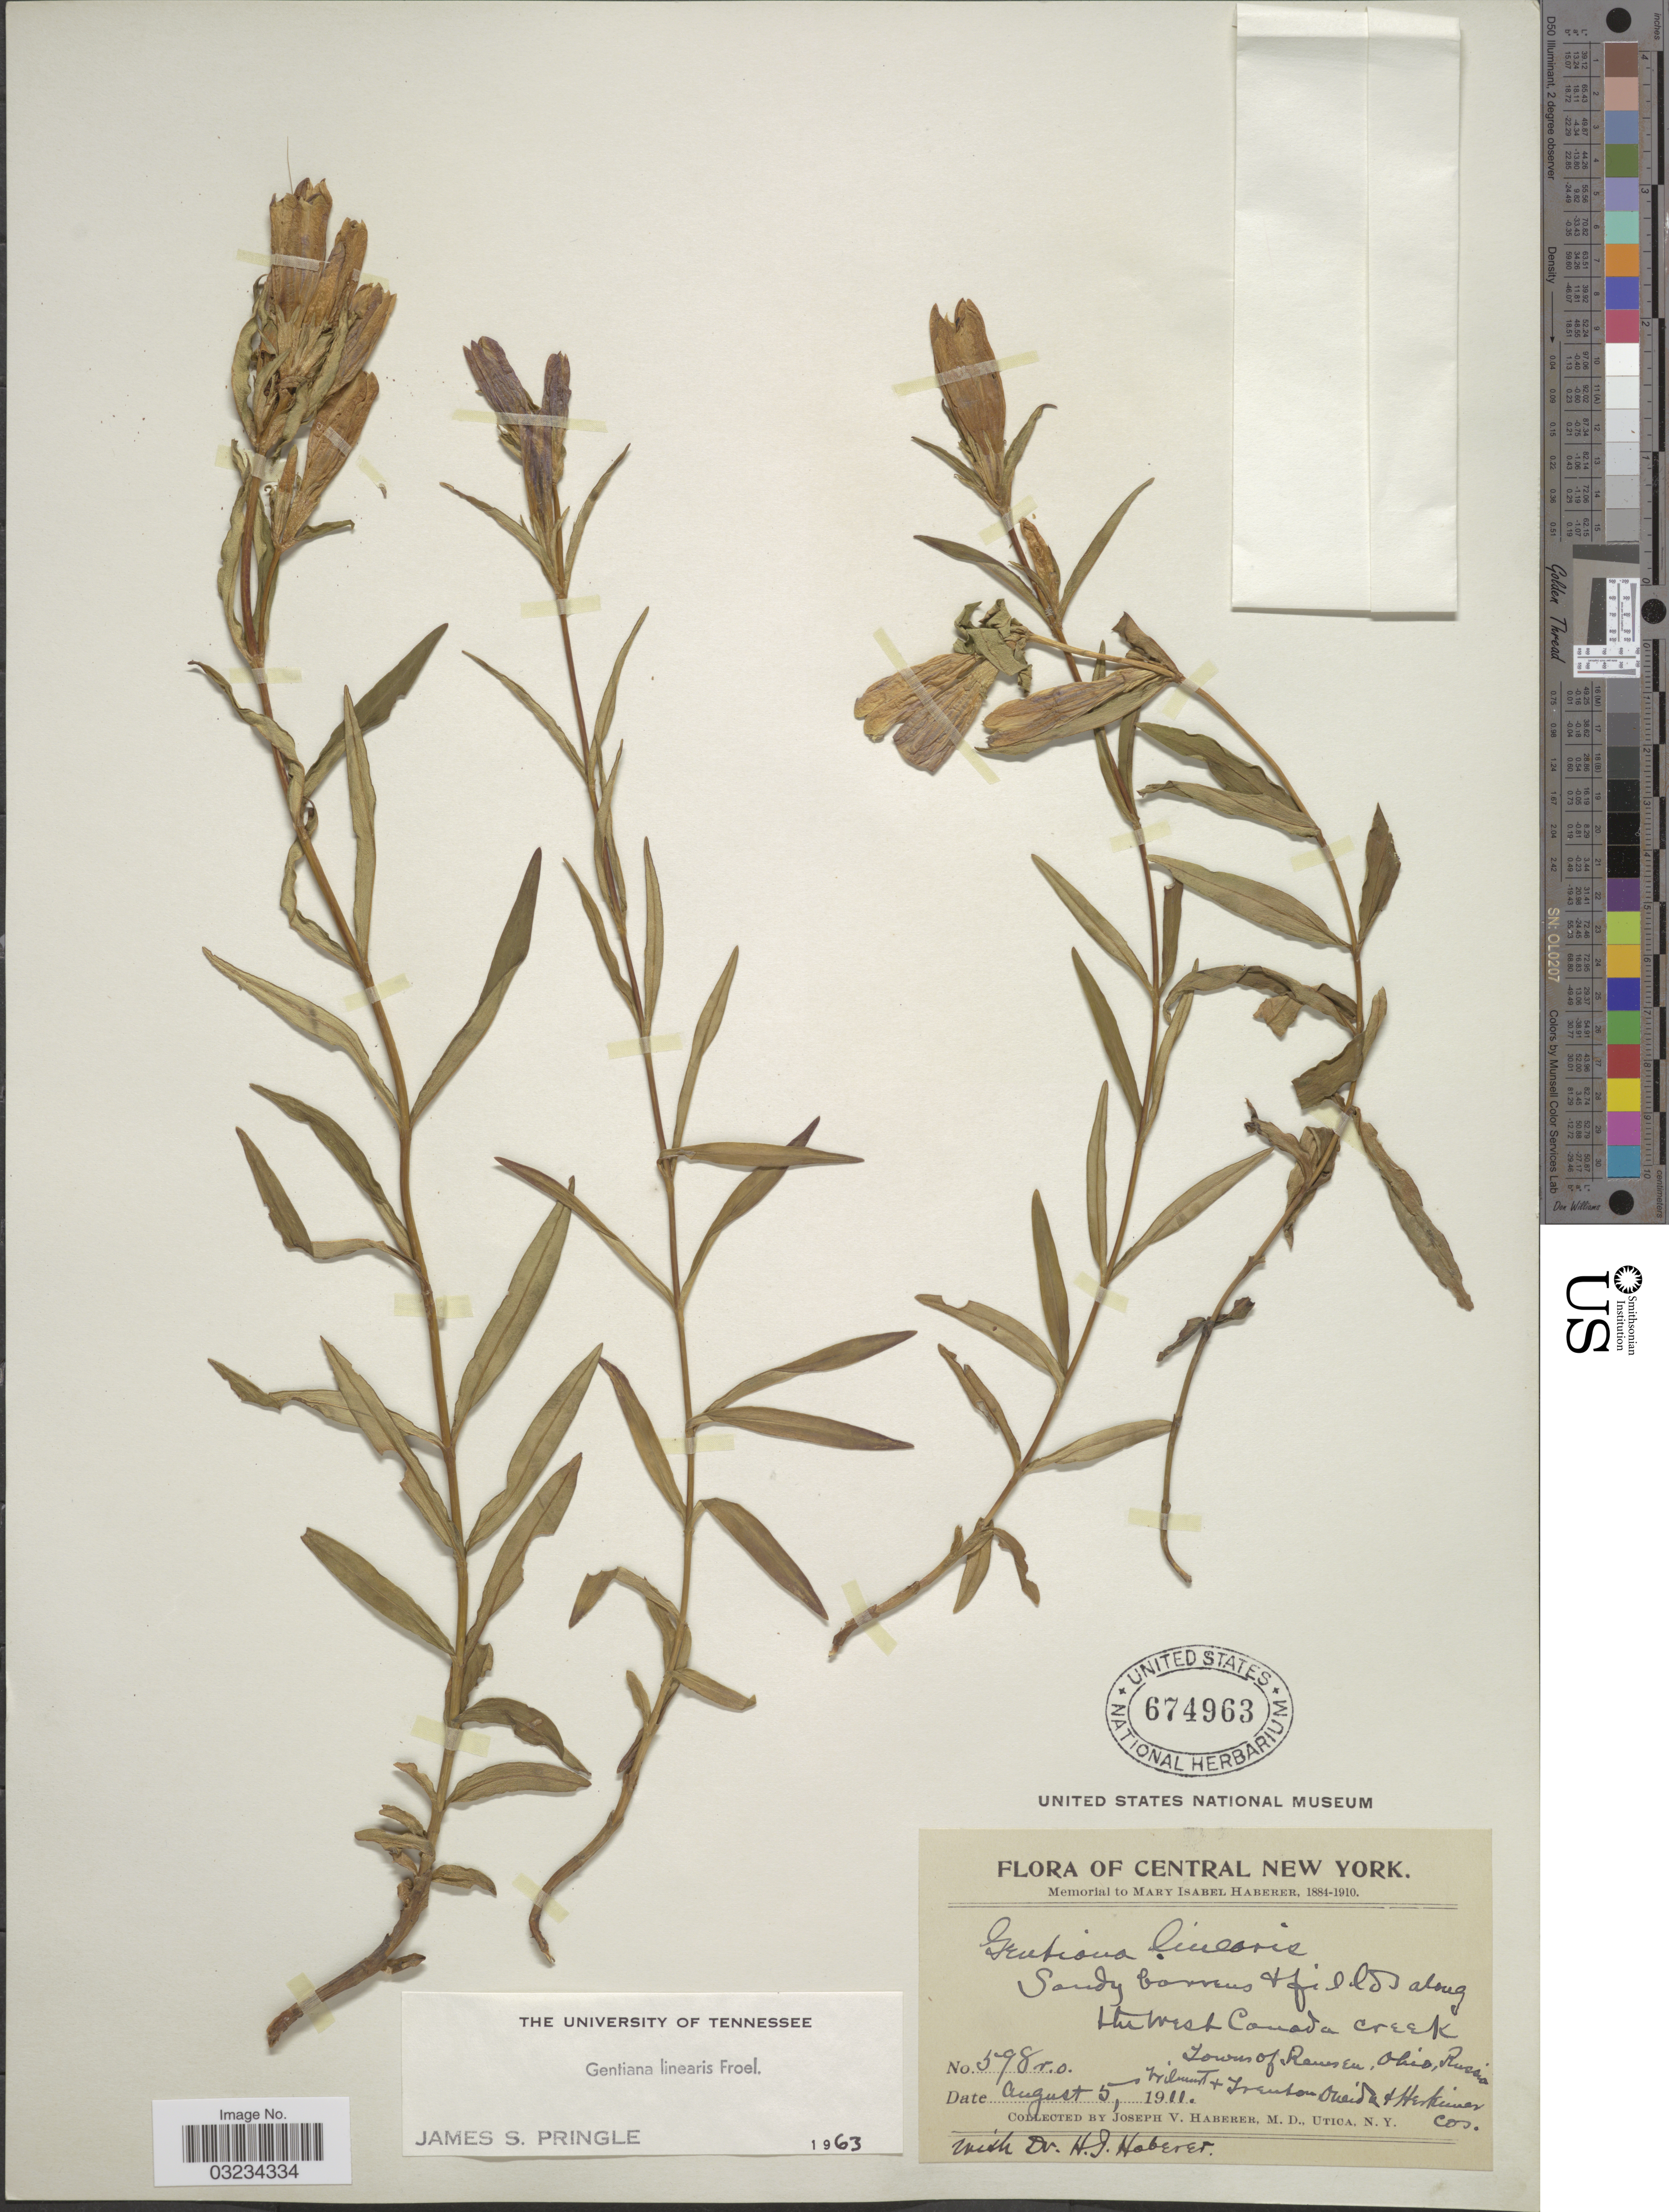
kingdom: Plantae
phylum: Tracheophyta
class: Magnoliopsida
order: Gentianales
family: Gentianaceae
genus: Gentiana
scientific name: Gentiana linearis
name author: Froel.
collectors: J. V. Haberer & H. Haberer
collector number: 598r.o.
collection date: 1911-08-05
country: United States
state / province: New York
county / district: Oneida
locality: Central New York. Fields along the West Canada creek Town of Remsen, Ohio, Russia Wilmont + Trenton Oneida + Herkiner Co.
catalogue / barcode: US 674963